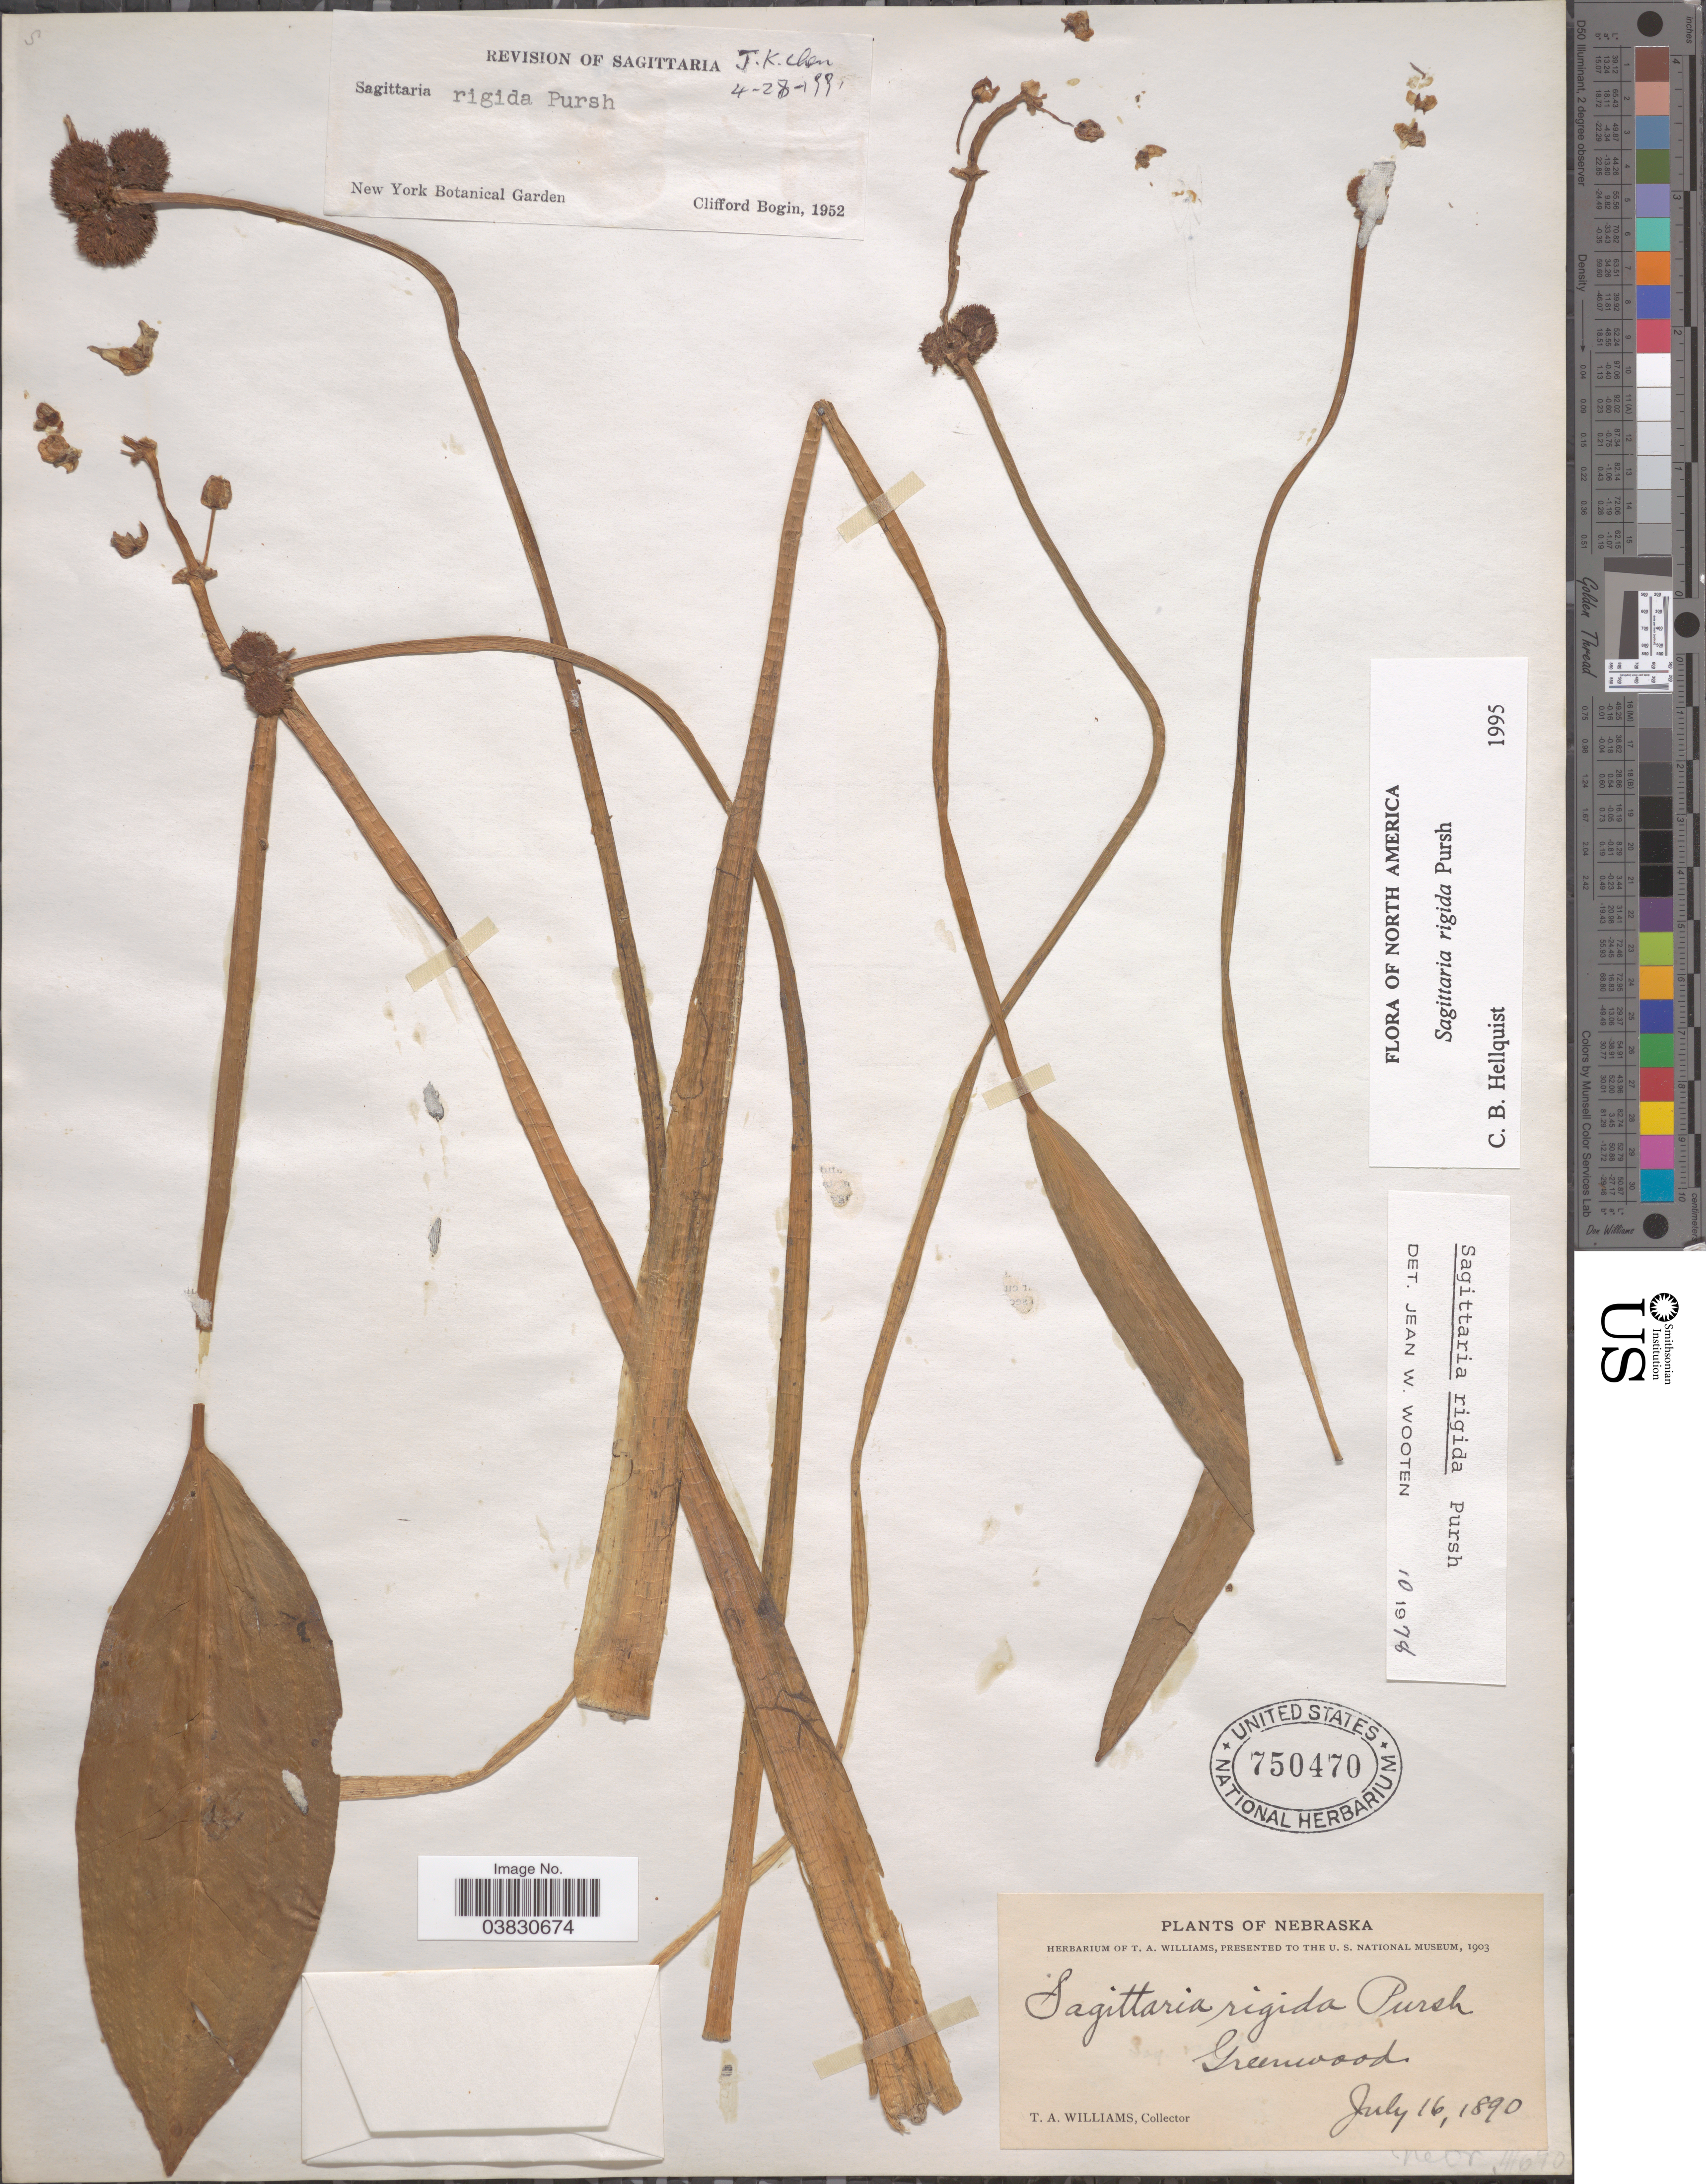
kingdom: Plantae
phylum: Tracheophyta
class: Liliopsida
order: Alismatales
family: Alismataceae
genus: Sagittaria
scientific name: Sagittaria rigida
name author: Pursh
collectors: T. Williams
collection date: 1890-07-16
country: United States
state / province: Nebraska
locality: Greenwood.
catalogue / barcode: US 750470